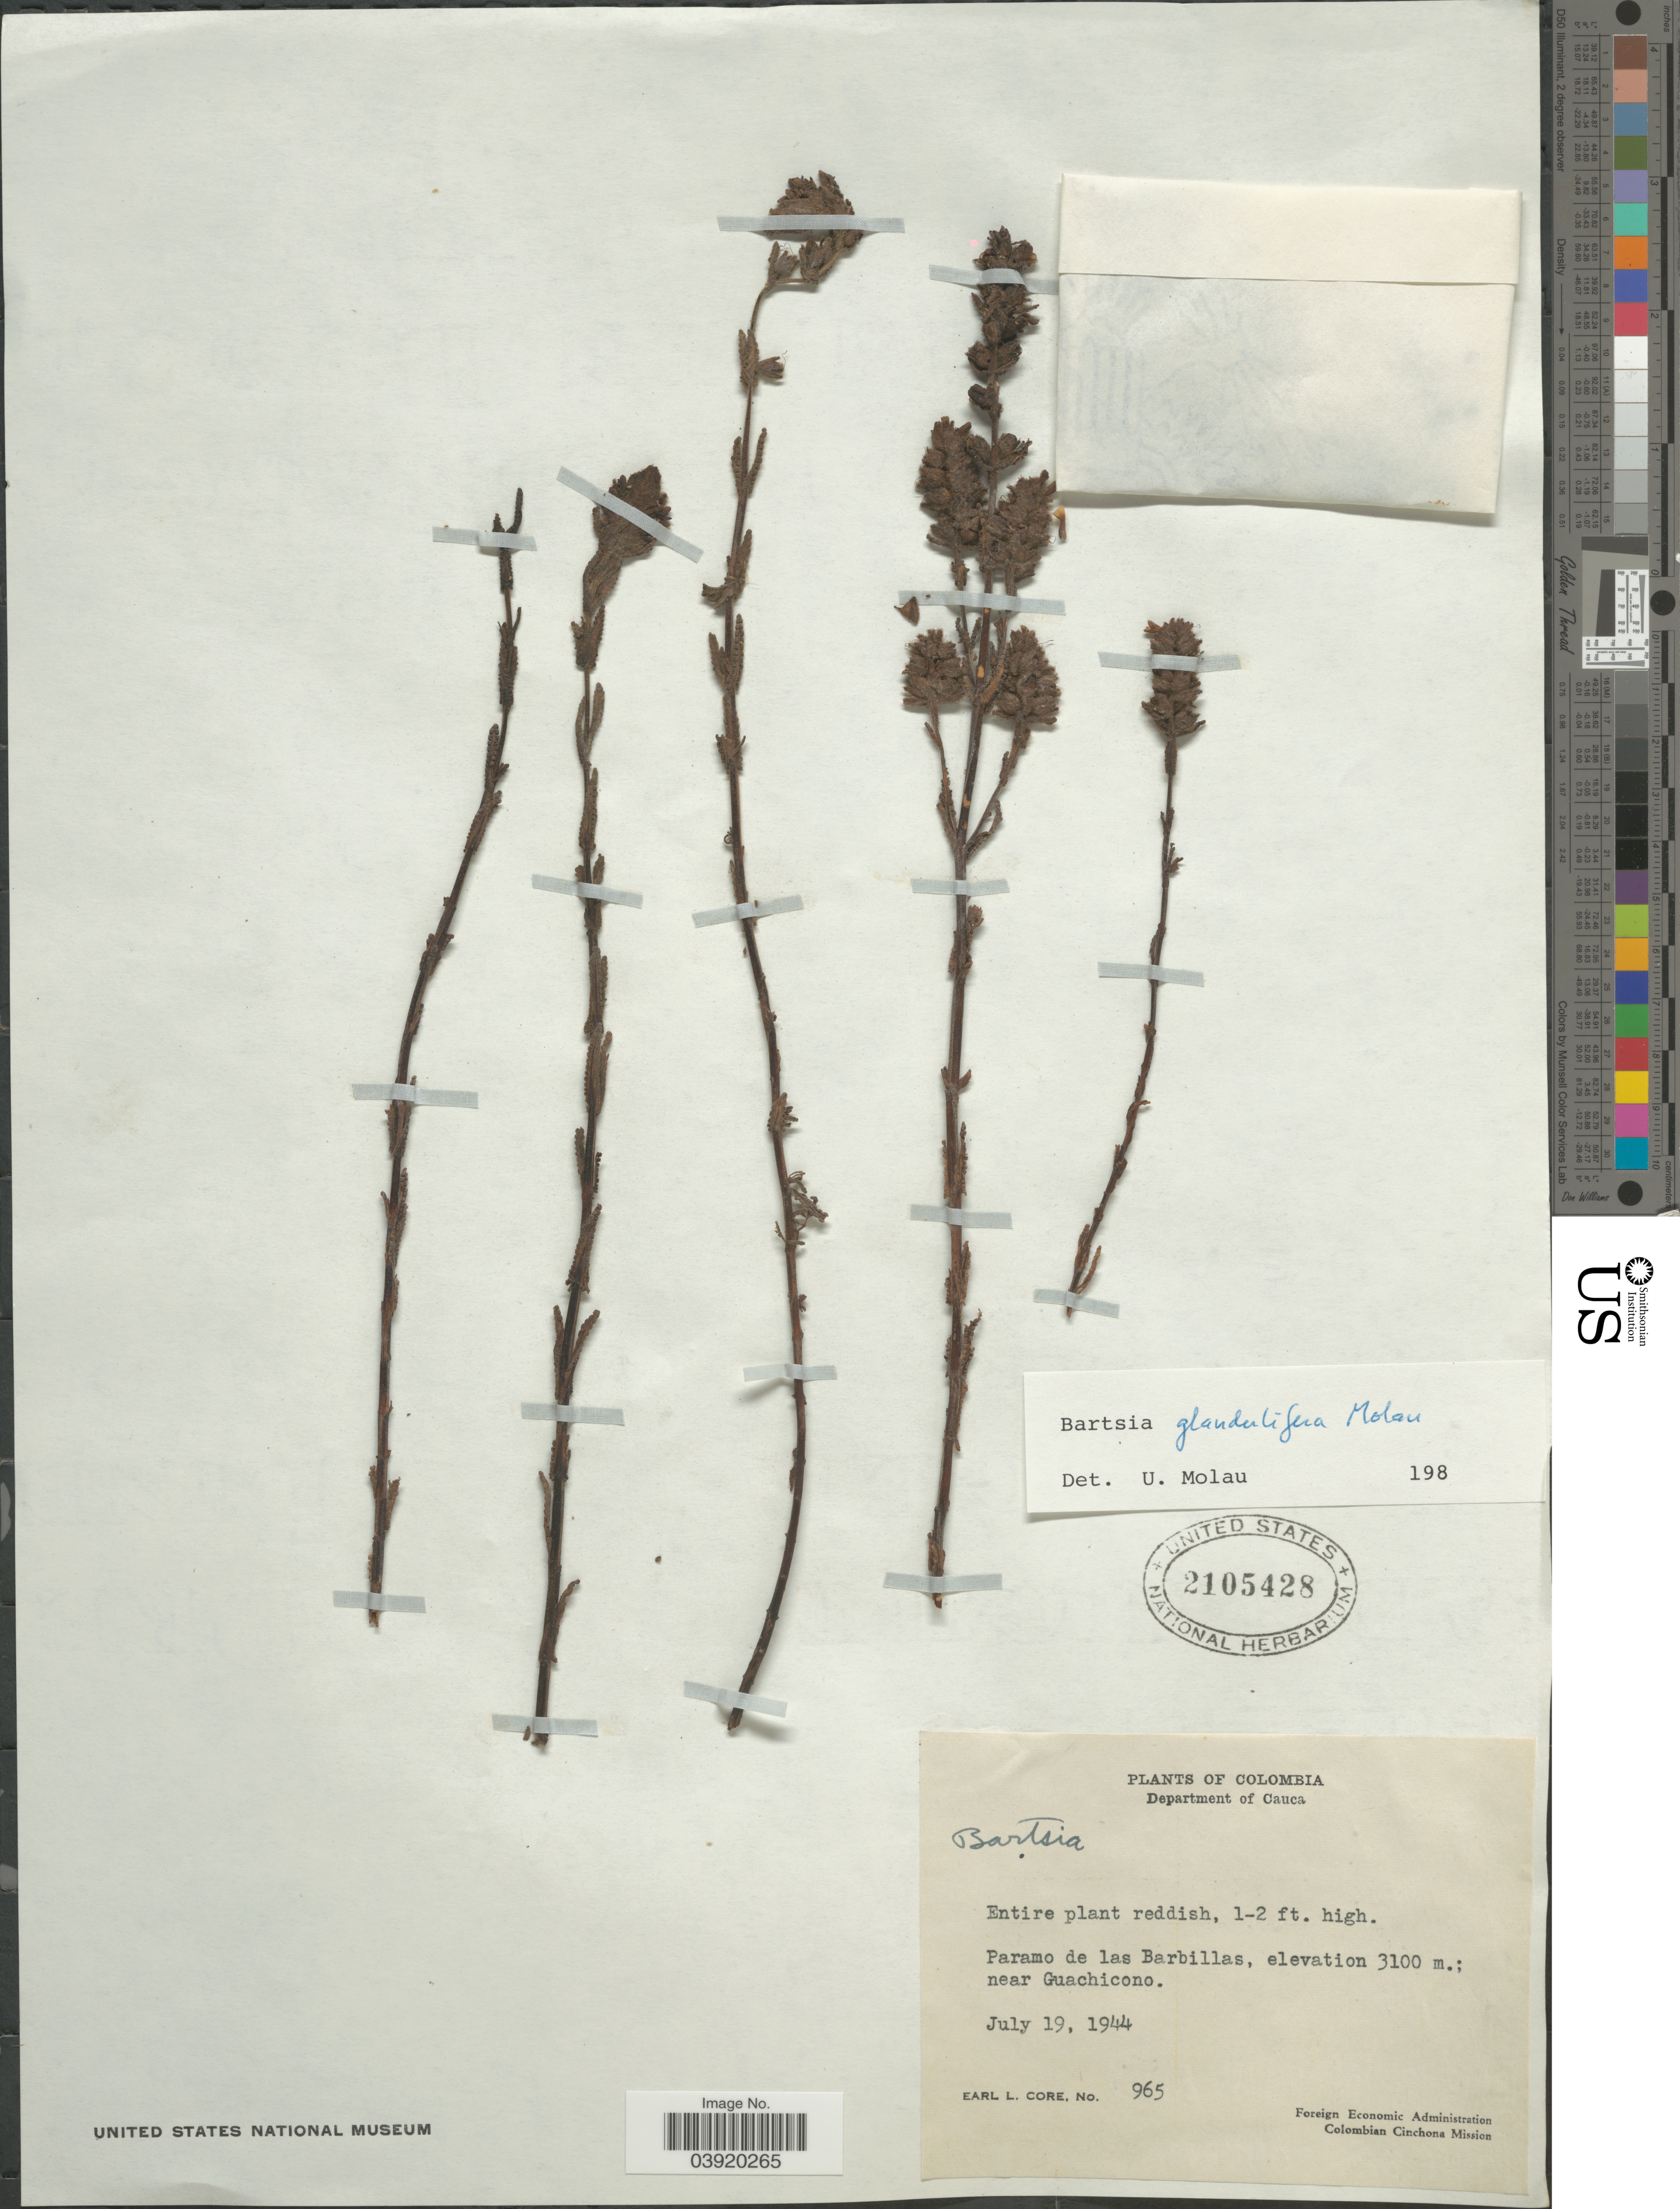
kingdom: Plantae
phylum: Tracheophyta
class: Magnoliopsida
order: Lamiales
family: Orobanchaceae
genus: Bartsia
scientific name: Bartsia glandulifera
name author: Molau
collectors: E. L. Core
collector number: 965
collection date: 1944-07-19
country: Colombia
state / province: Cauca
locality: Department of Cauca. Paramo de las Barbillas, near Guachicono.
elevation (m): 3100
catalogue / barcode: US 2105428